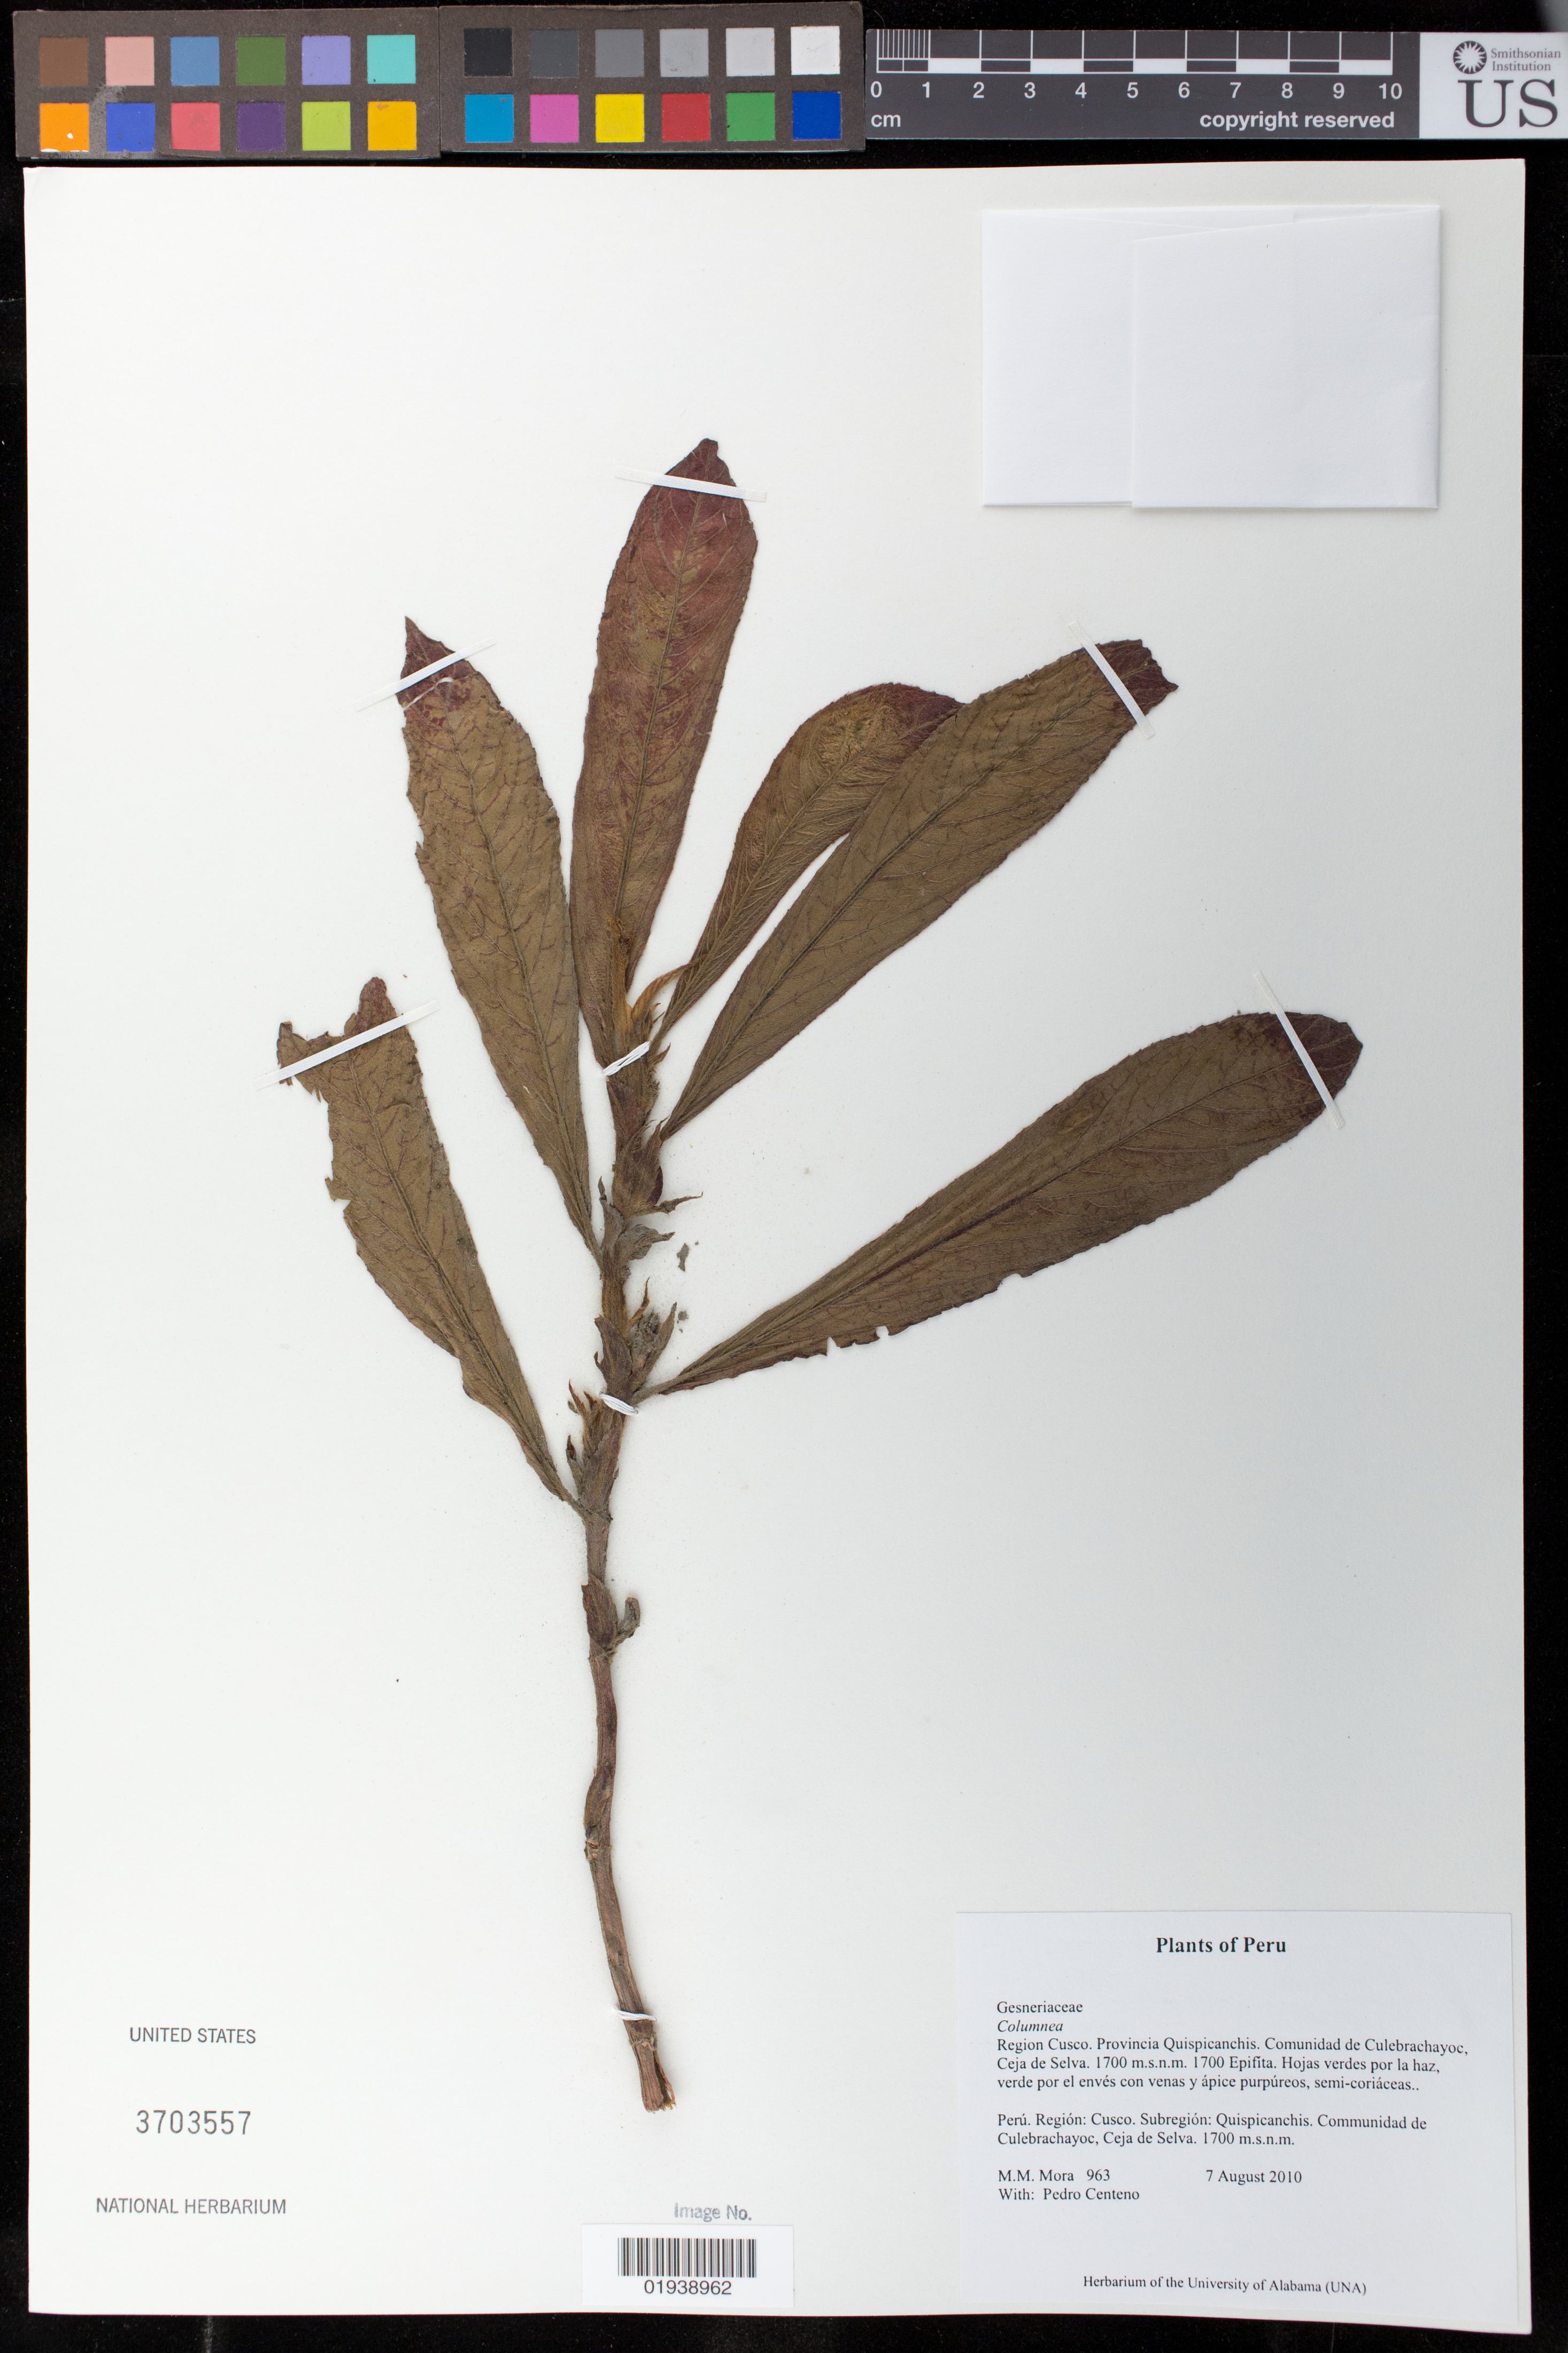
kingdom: Plantae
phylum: Tracheophyta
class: Magnoliopsida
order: Lamiales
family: Gesneriaceae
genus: Columnea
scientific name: Columnea sp.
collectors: M. M. Mora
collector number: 963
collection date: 2010-08-07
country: Peru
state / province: Cusco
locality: Provincia Quispicanchis. Comunidad de Culebrachayoc, Ceja de Selva.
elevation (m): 1700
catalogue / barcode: US 3703557